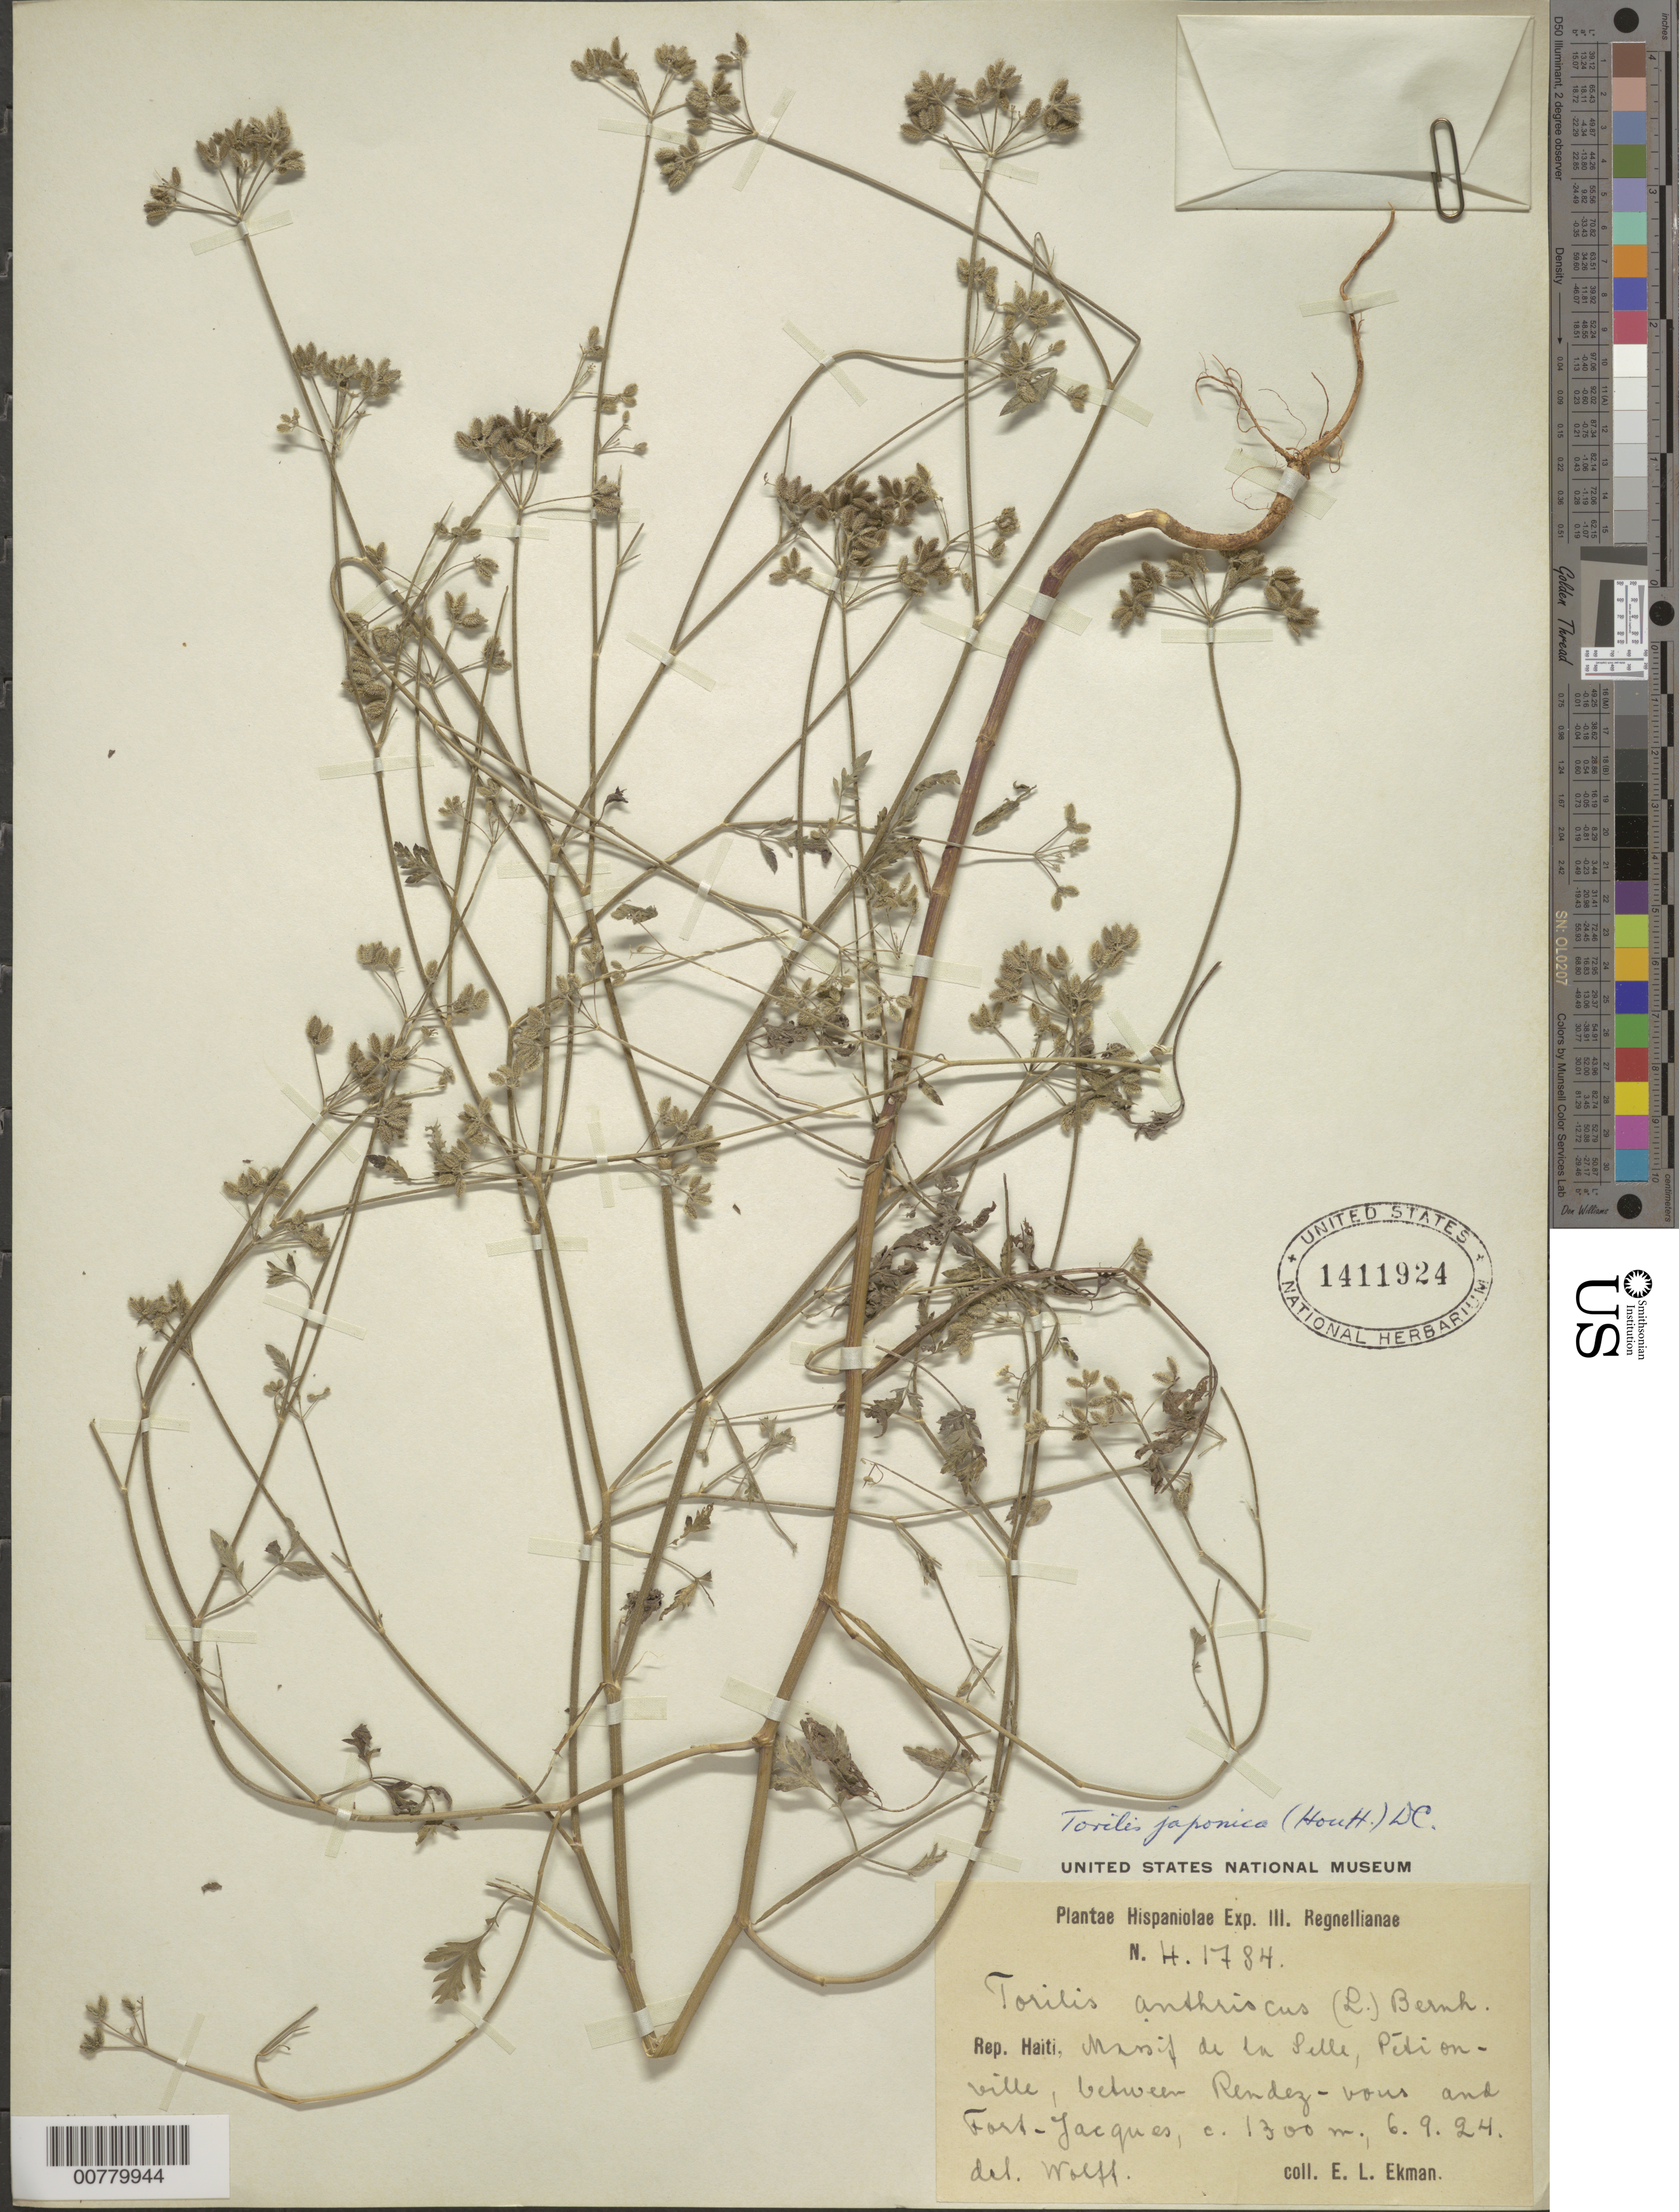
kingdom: Plantae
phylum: Tracheophyta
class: Magnoliopsida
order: Apiales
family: Apiaceae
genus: Torilis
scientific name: Torilis japonica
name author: (Houtt.) DC.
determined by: Wolff, --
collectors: E. L. Ekman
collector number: H 1784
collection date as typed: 06 Sep 1924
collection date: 1924-09-06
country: Haiti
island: Hispaniola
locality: Massif de la Selle, Pétionville, between Rendez-vous and Fort-Jacques.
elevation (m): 1300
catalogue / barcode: US 1411924